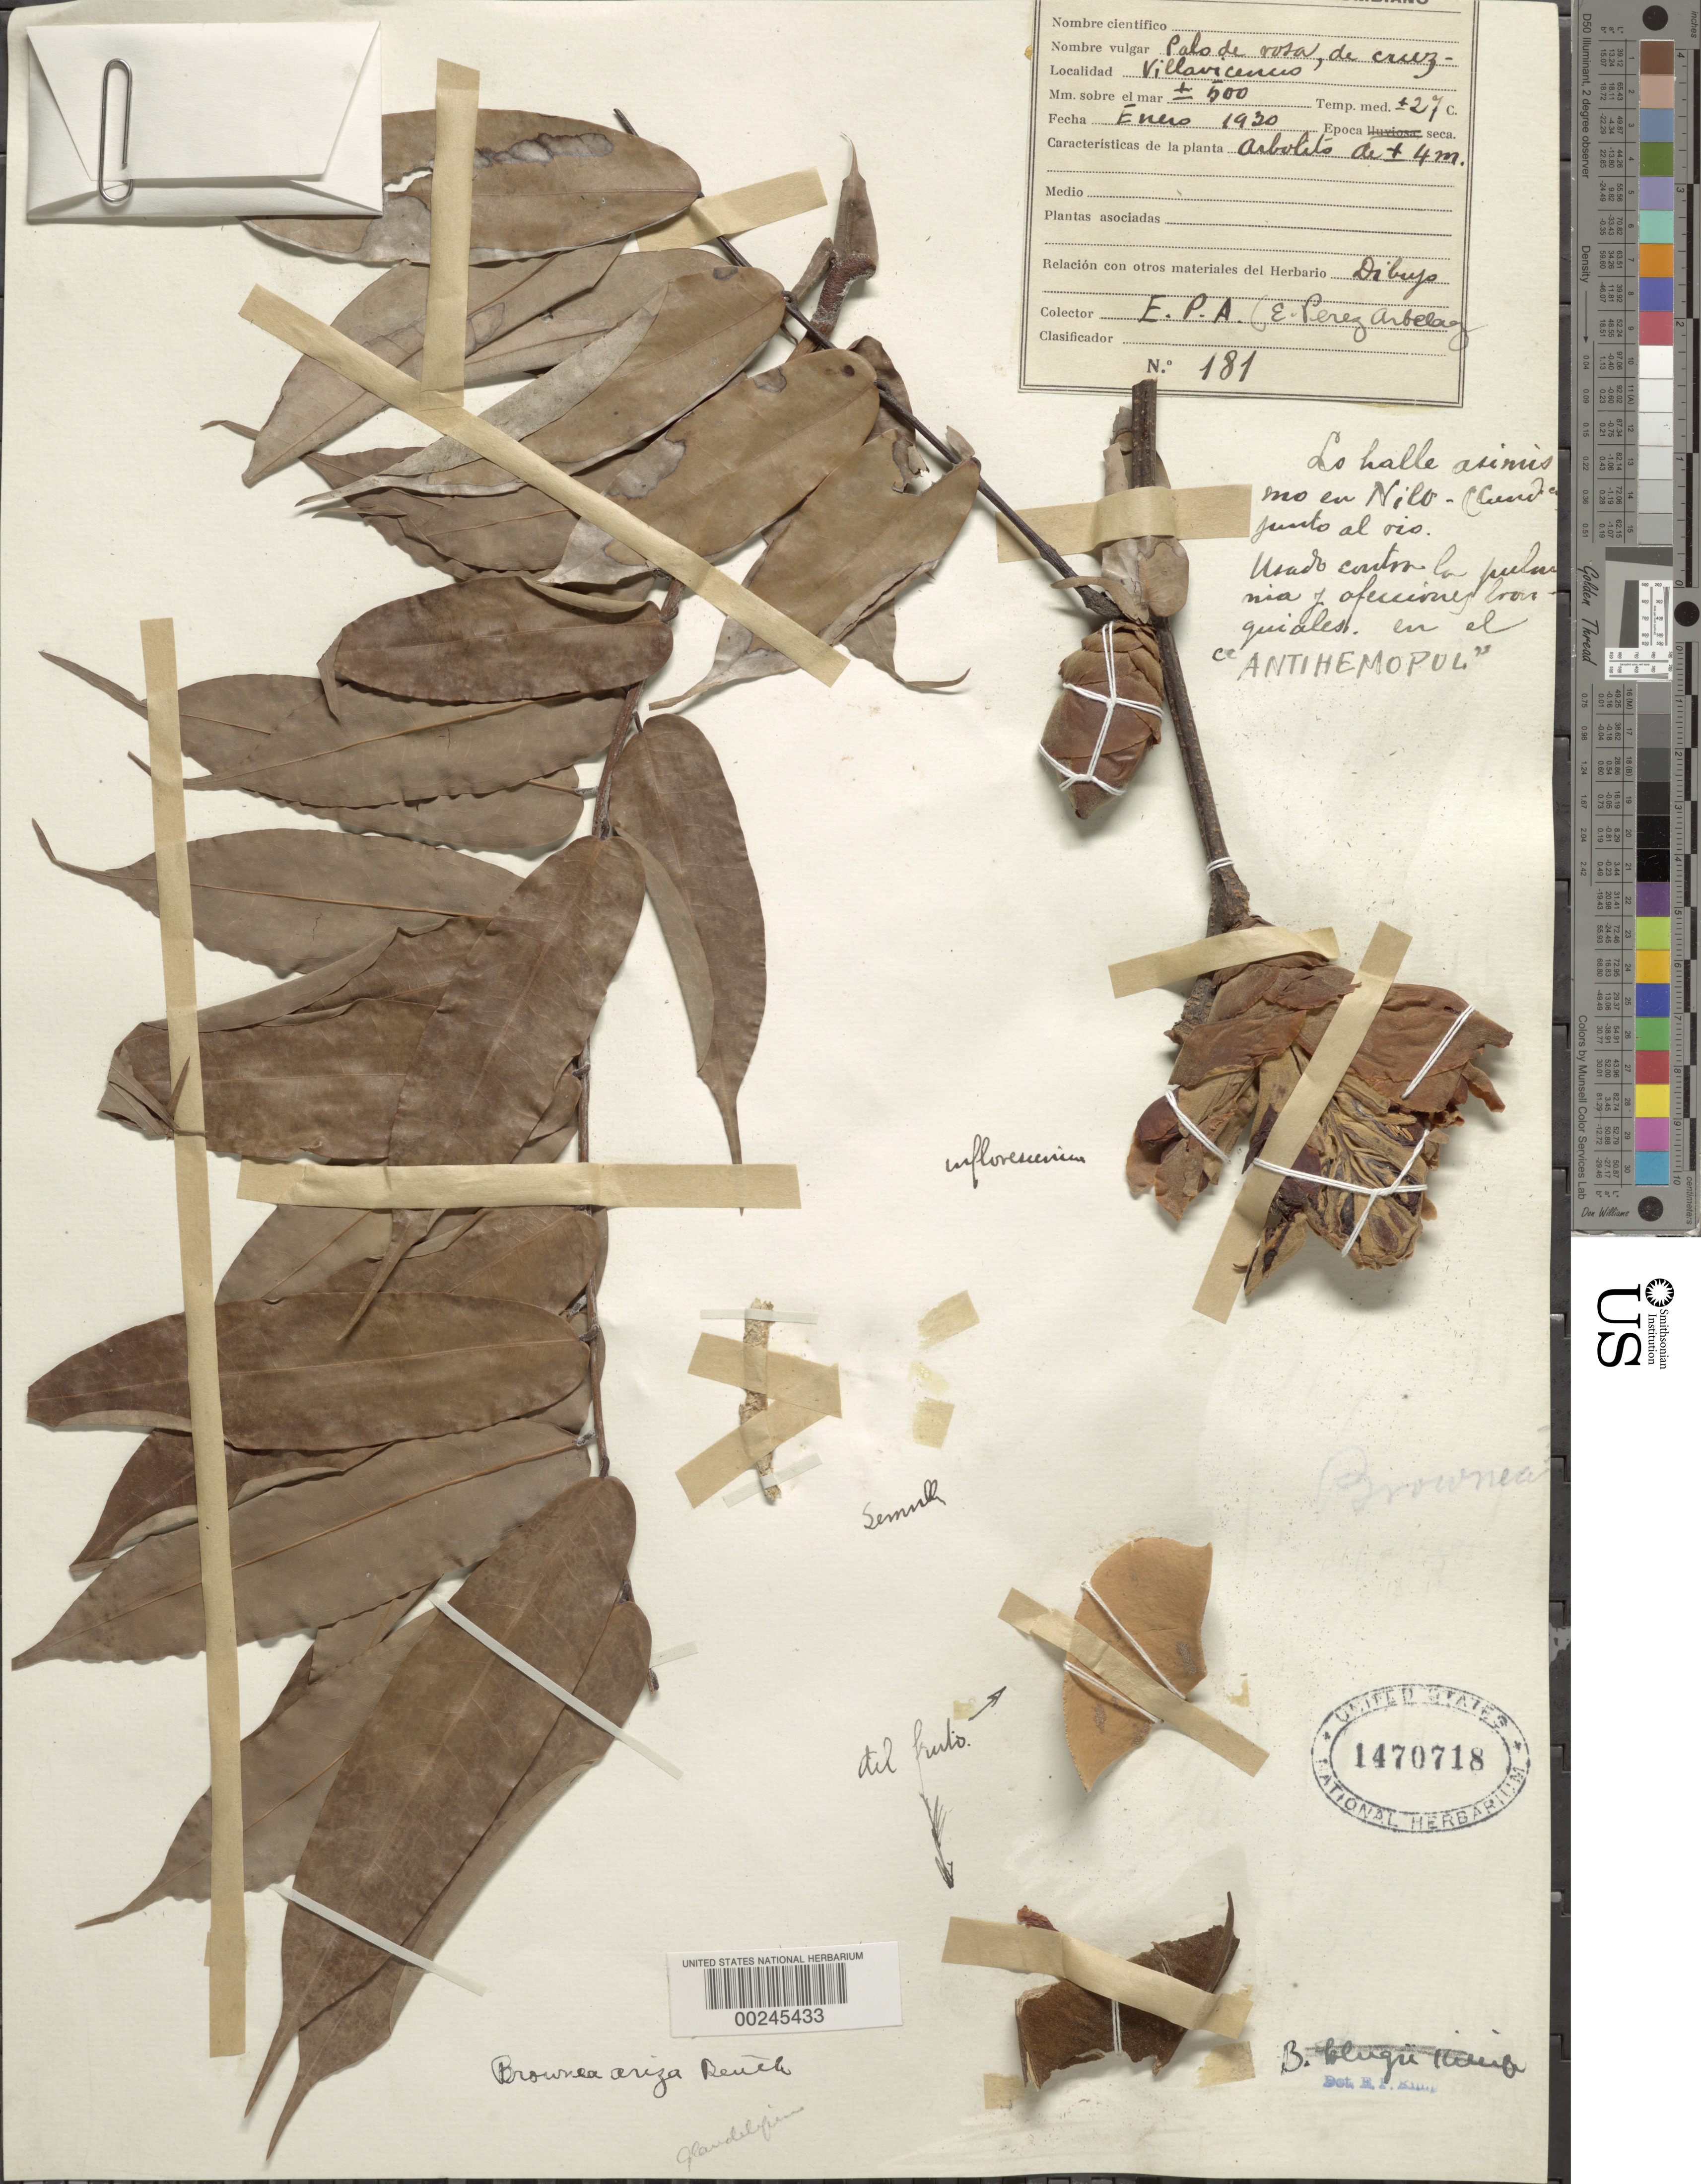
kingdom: Plantae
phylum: Tracheophyta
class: Magnoliopsida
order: Fabales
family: Fabaceae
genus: Brownea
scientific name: Brownea grandiceps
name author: Jacq.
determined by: Santos-Silva, J.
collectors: E. Pérez Arbeláez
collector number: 181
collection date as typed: Jan 1930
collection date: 1930-01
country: Colombia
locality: Villa Vicencia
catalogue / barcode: US 1470718